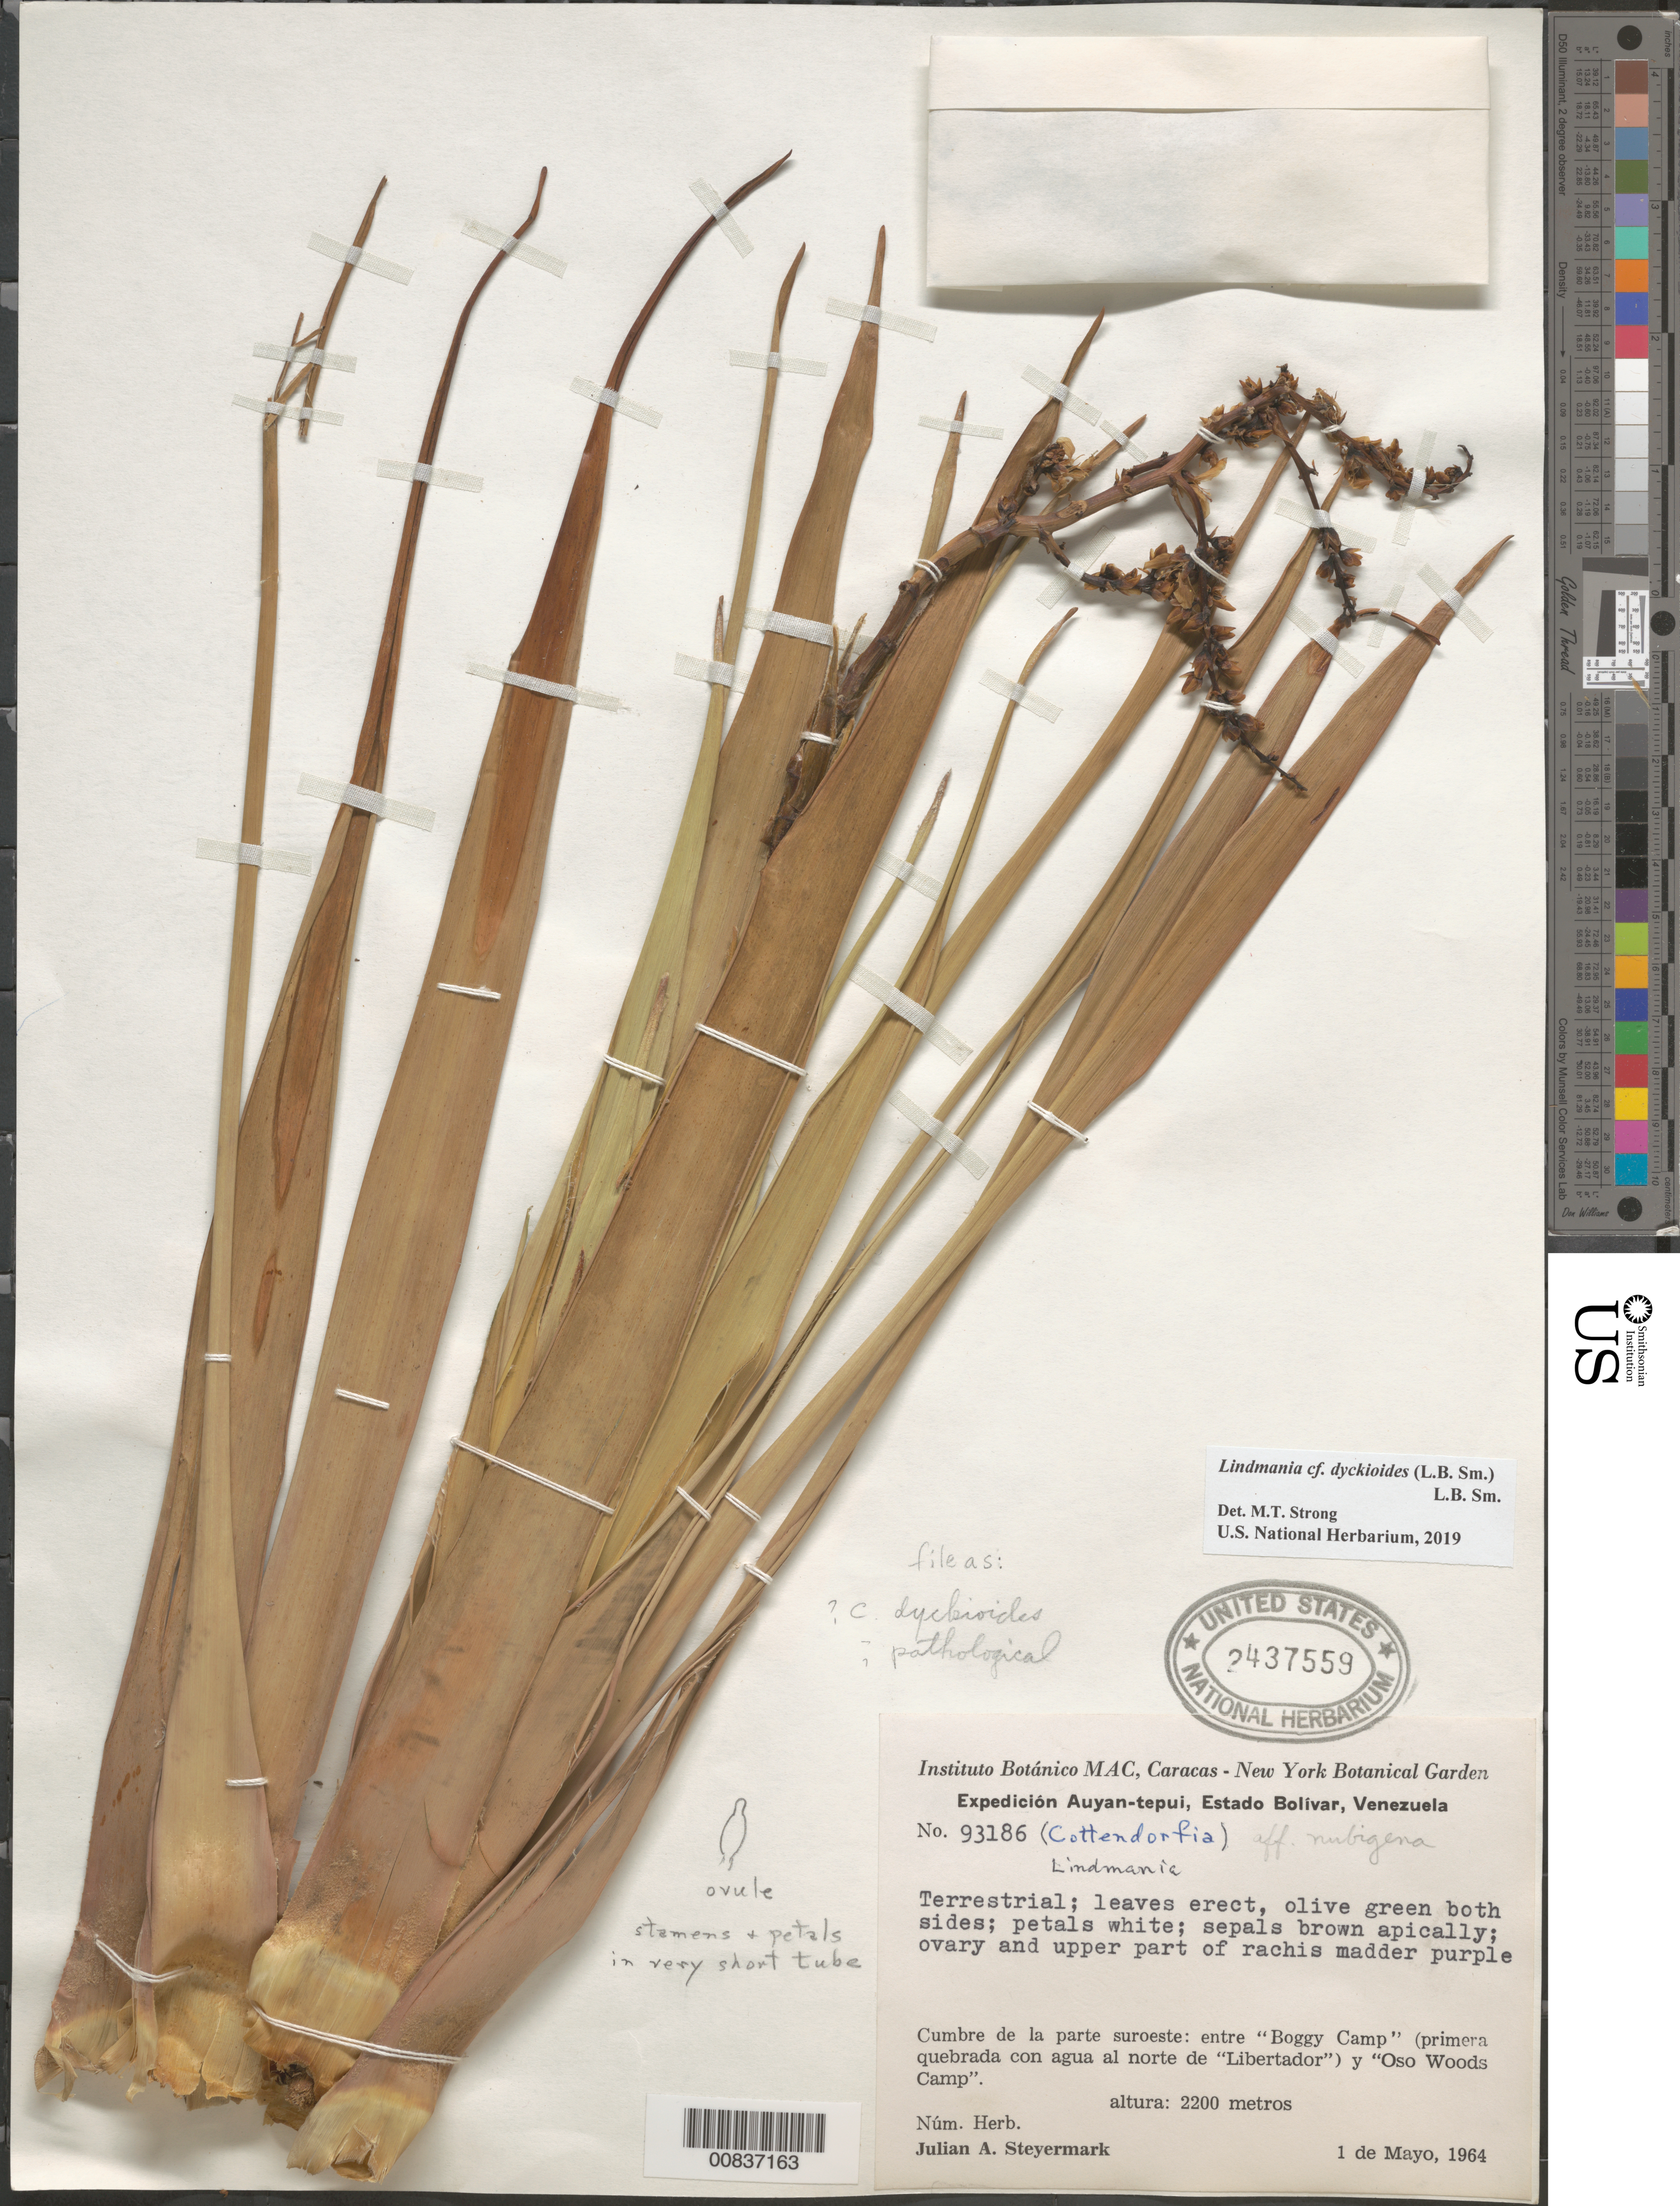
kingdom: Plantae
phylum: Tracheophyta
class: Liliopsida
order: Poales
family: Bromeliaceae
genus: Lindmania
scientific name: Lindmania dyckioides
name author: (L.B. Sm.) L.B. Sm.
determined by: Strong, Mark T., (BOT), Smithsonian Institution - National Museum of Natural History (UNITED STATES)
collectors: J. Steyermark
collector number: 93186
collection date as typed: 1-May-64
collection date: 1964-05-01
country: Venezuela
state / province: Bolívar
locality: Auyan-tepuí, "Boggy Camp" (primera quebrada con agual al N de "Libertador") to "Oso Woods Camp"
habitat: Cumbre de la parte suroeste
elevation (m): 2200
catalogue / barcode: US 2437559